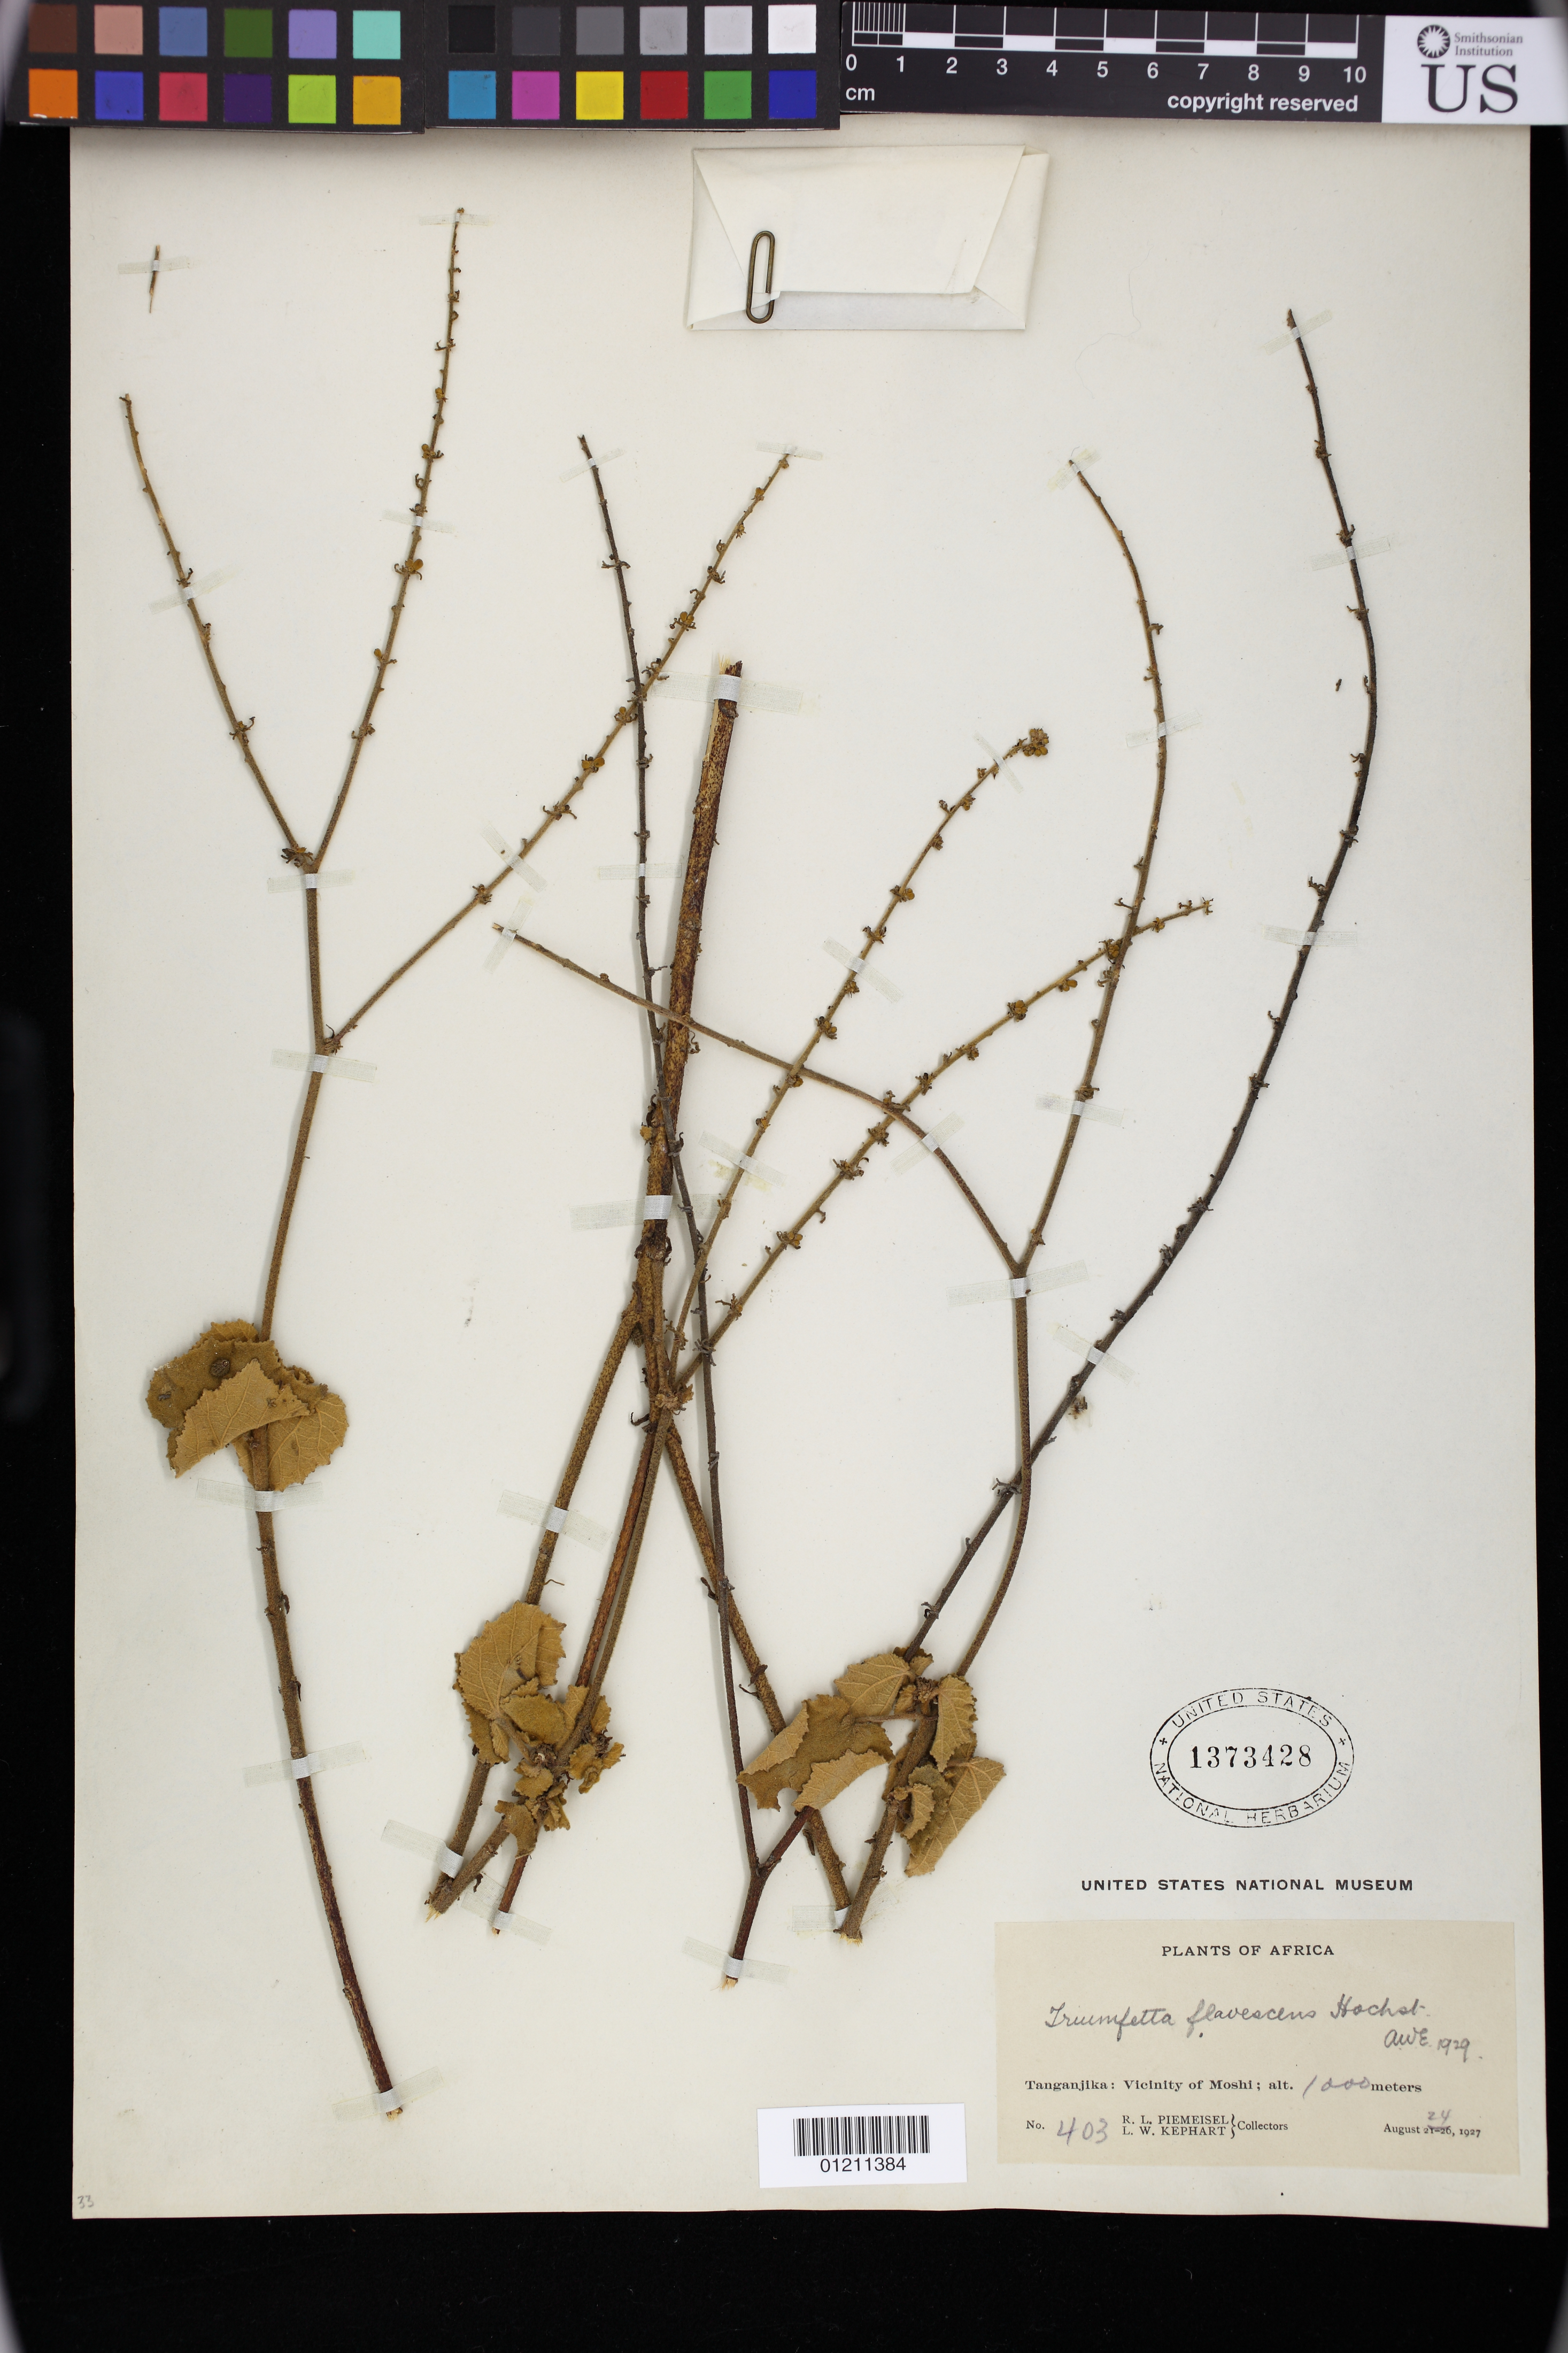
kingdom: Plantae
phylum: Tracheophyta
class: Magnoliopsida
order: Malvales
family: Malvaceae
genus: Triumfetta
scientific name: Triumfetta flavescens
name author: Hochst. ex A. Rich.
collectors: R. L. Piemeisel & L. W. Kephart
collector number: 403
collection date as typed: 24 Aug 1927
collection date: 1927-08-24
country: Tanzania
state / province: Kilimanjaro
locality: Tanganjika: Vicinity of Moshi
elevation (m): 1000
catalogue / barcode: US 1373428